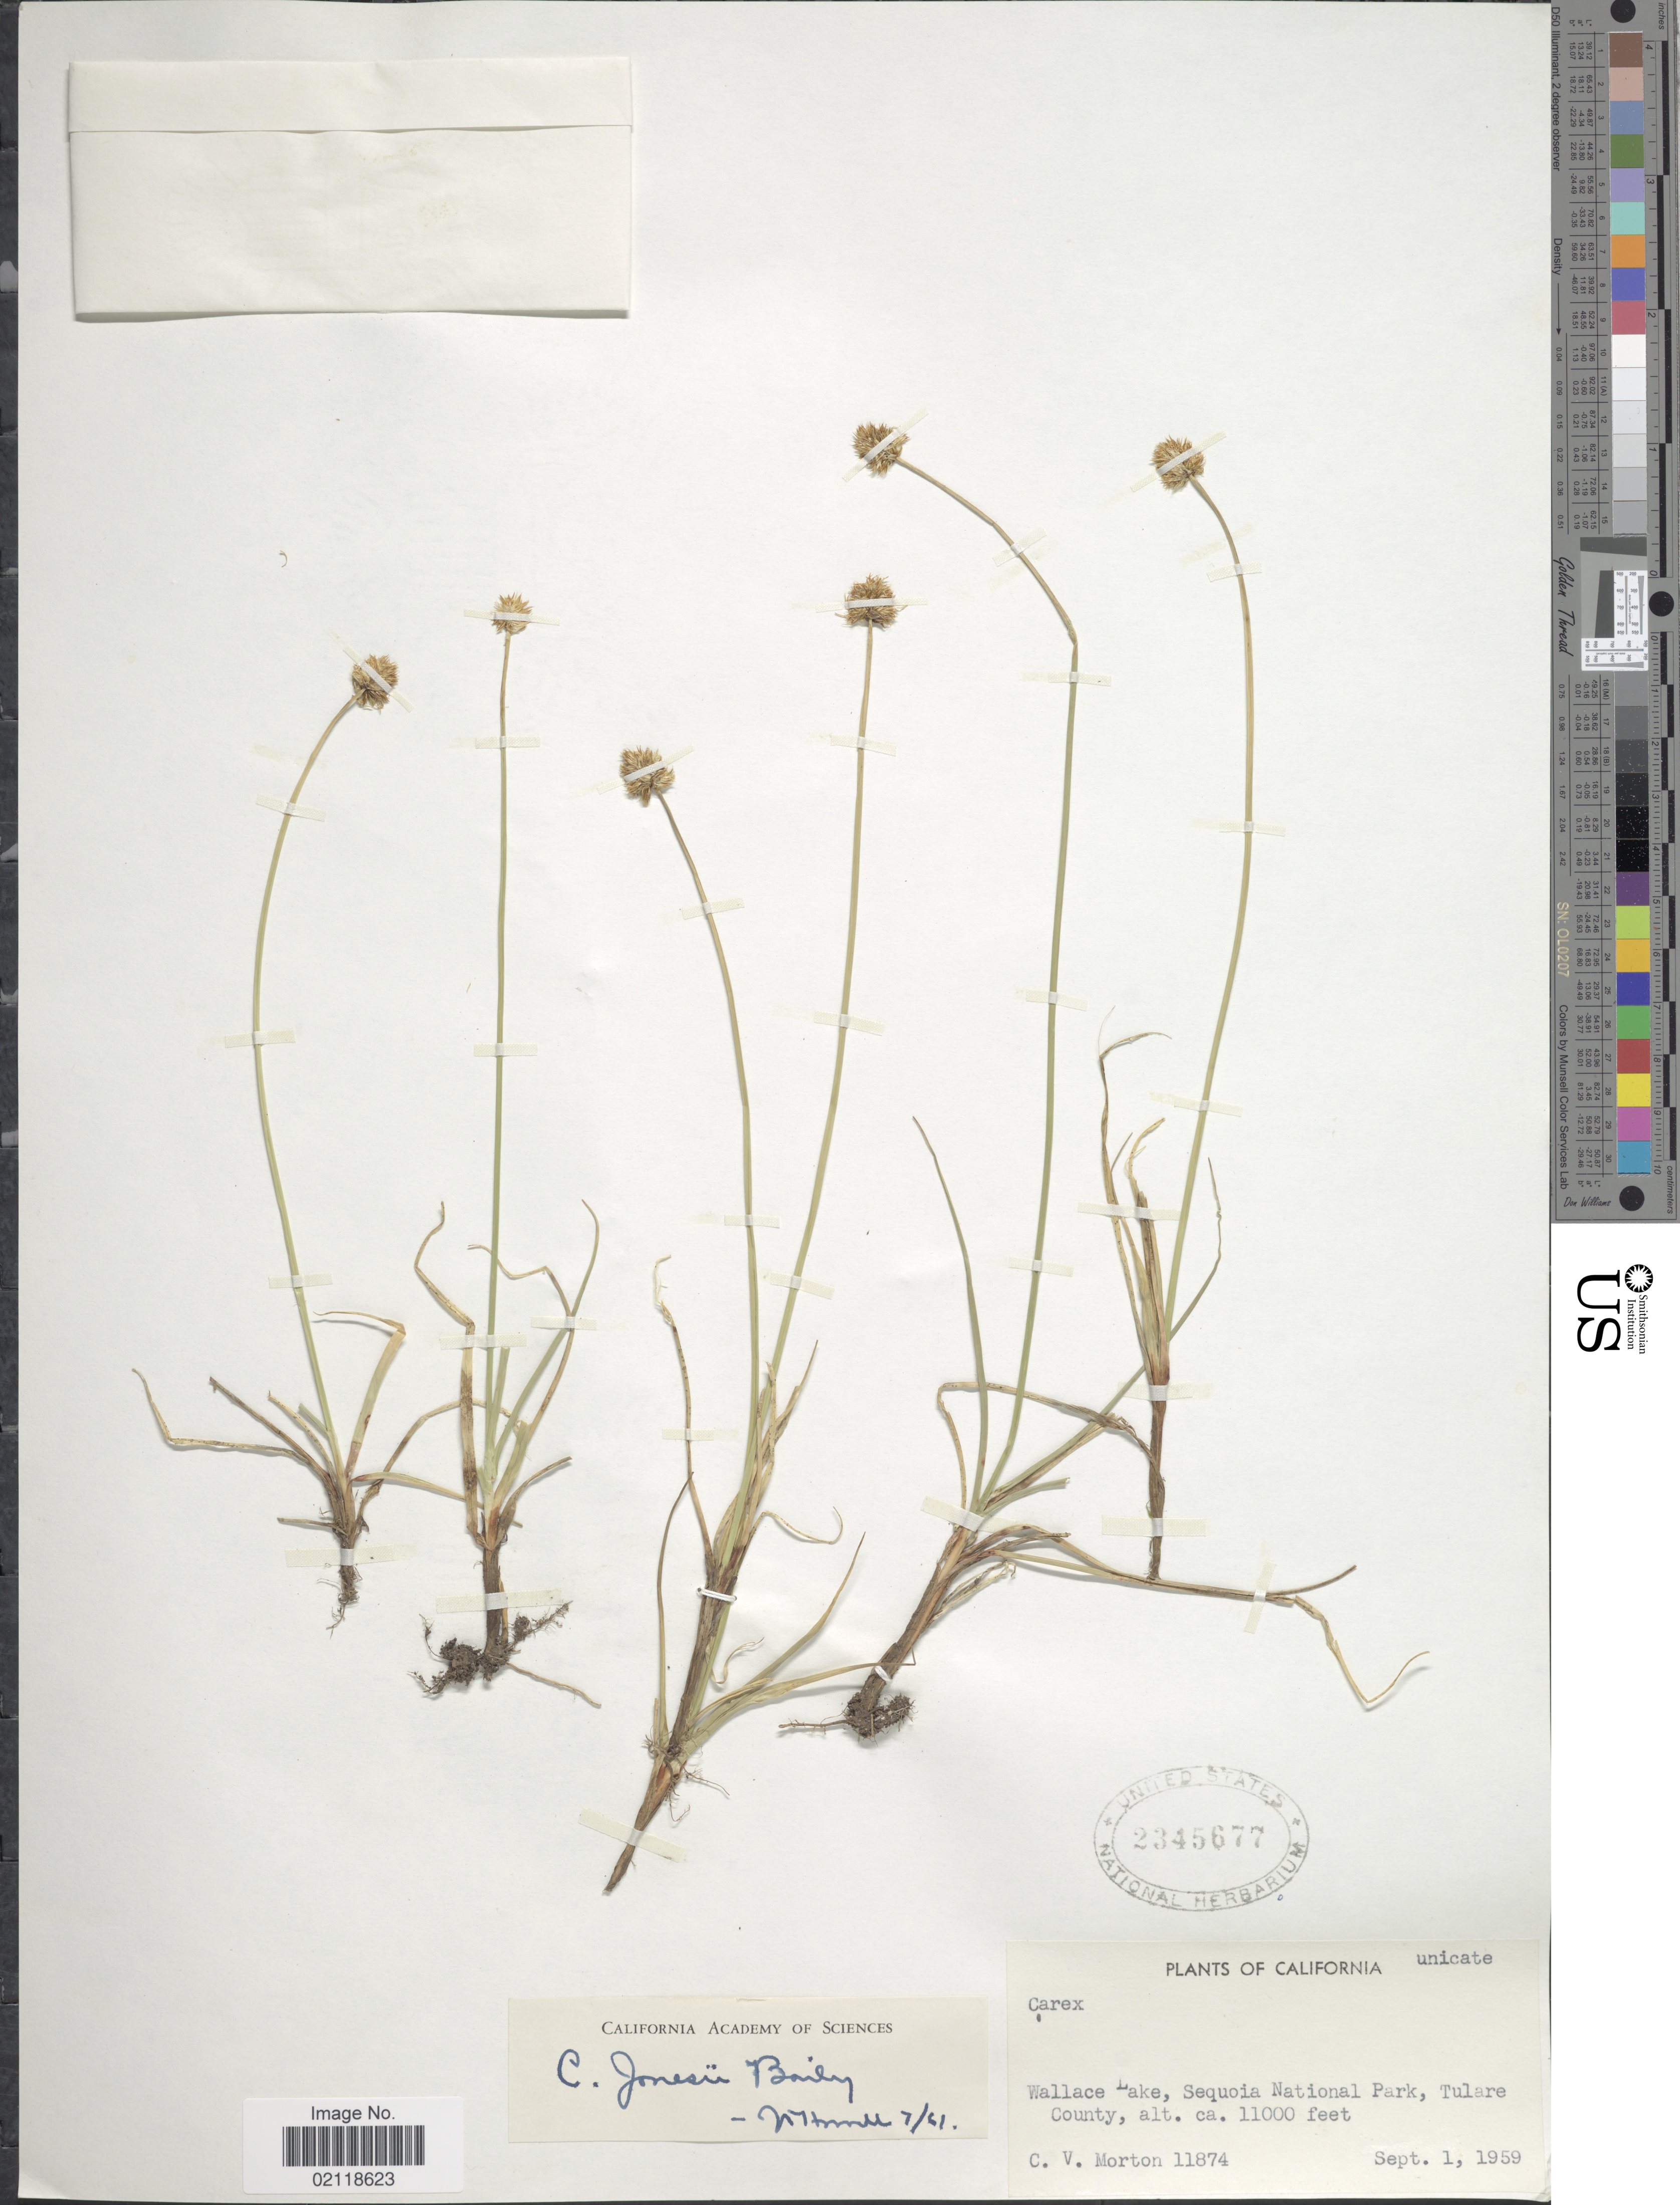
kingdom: Plantae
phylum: Tracheophyta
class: Liliopsida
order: Poales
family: Cyperaceae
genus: Carex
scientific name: Carex jonesii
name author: L.H. Bailey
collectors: C. V. Morton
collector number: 11874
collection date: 1959-09-01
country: United States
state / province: California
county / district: Tulare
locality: Wallace Lake, Sequoia National Park, Tulare County.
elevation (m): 3353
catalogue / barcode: US 2345677